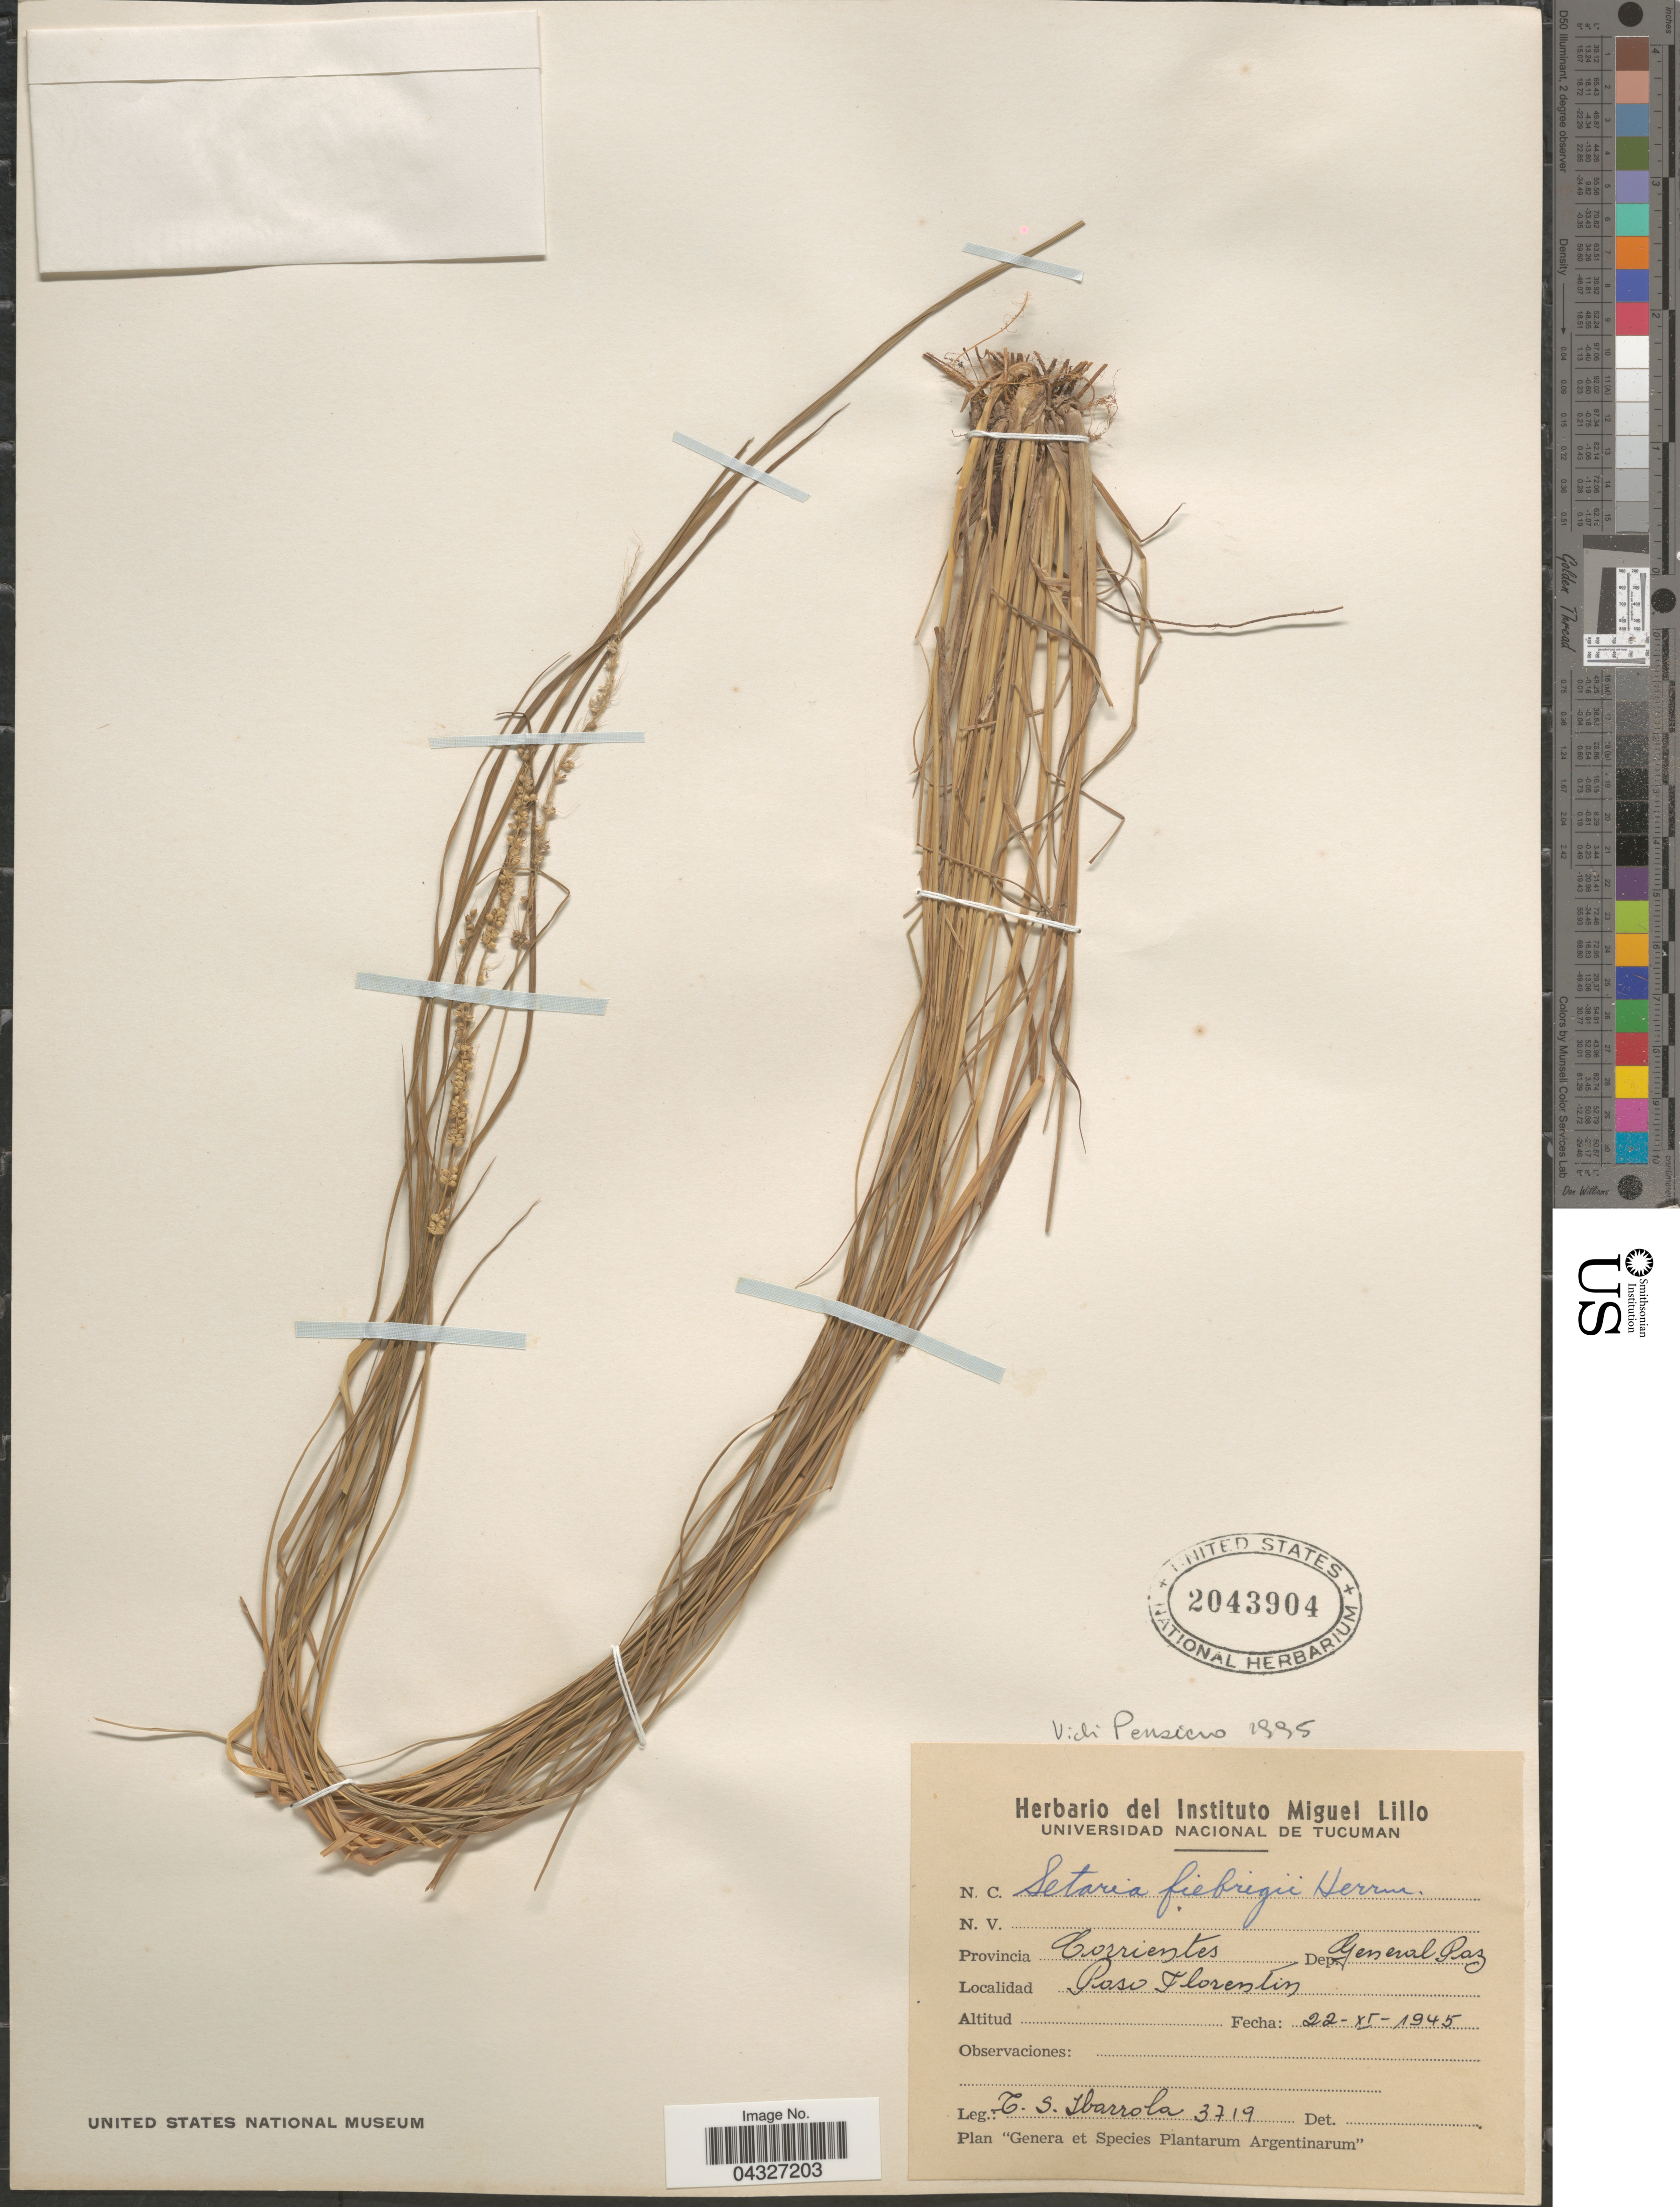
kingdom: Plantae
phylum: Tracheophyta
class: Liliopsida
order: Poales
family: Poaceae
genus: Setaria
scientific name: Setaria fiebrigii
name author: R.A.W. Herrm.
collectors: T. Ibarrola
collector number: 3719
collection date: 1945-09-22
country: Argentina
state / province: Corrientes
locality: Dep. General Paz. Paso Florentin.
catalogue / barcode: US 2043904